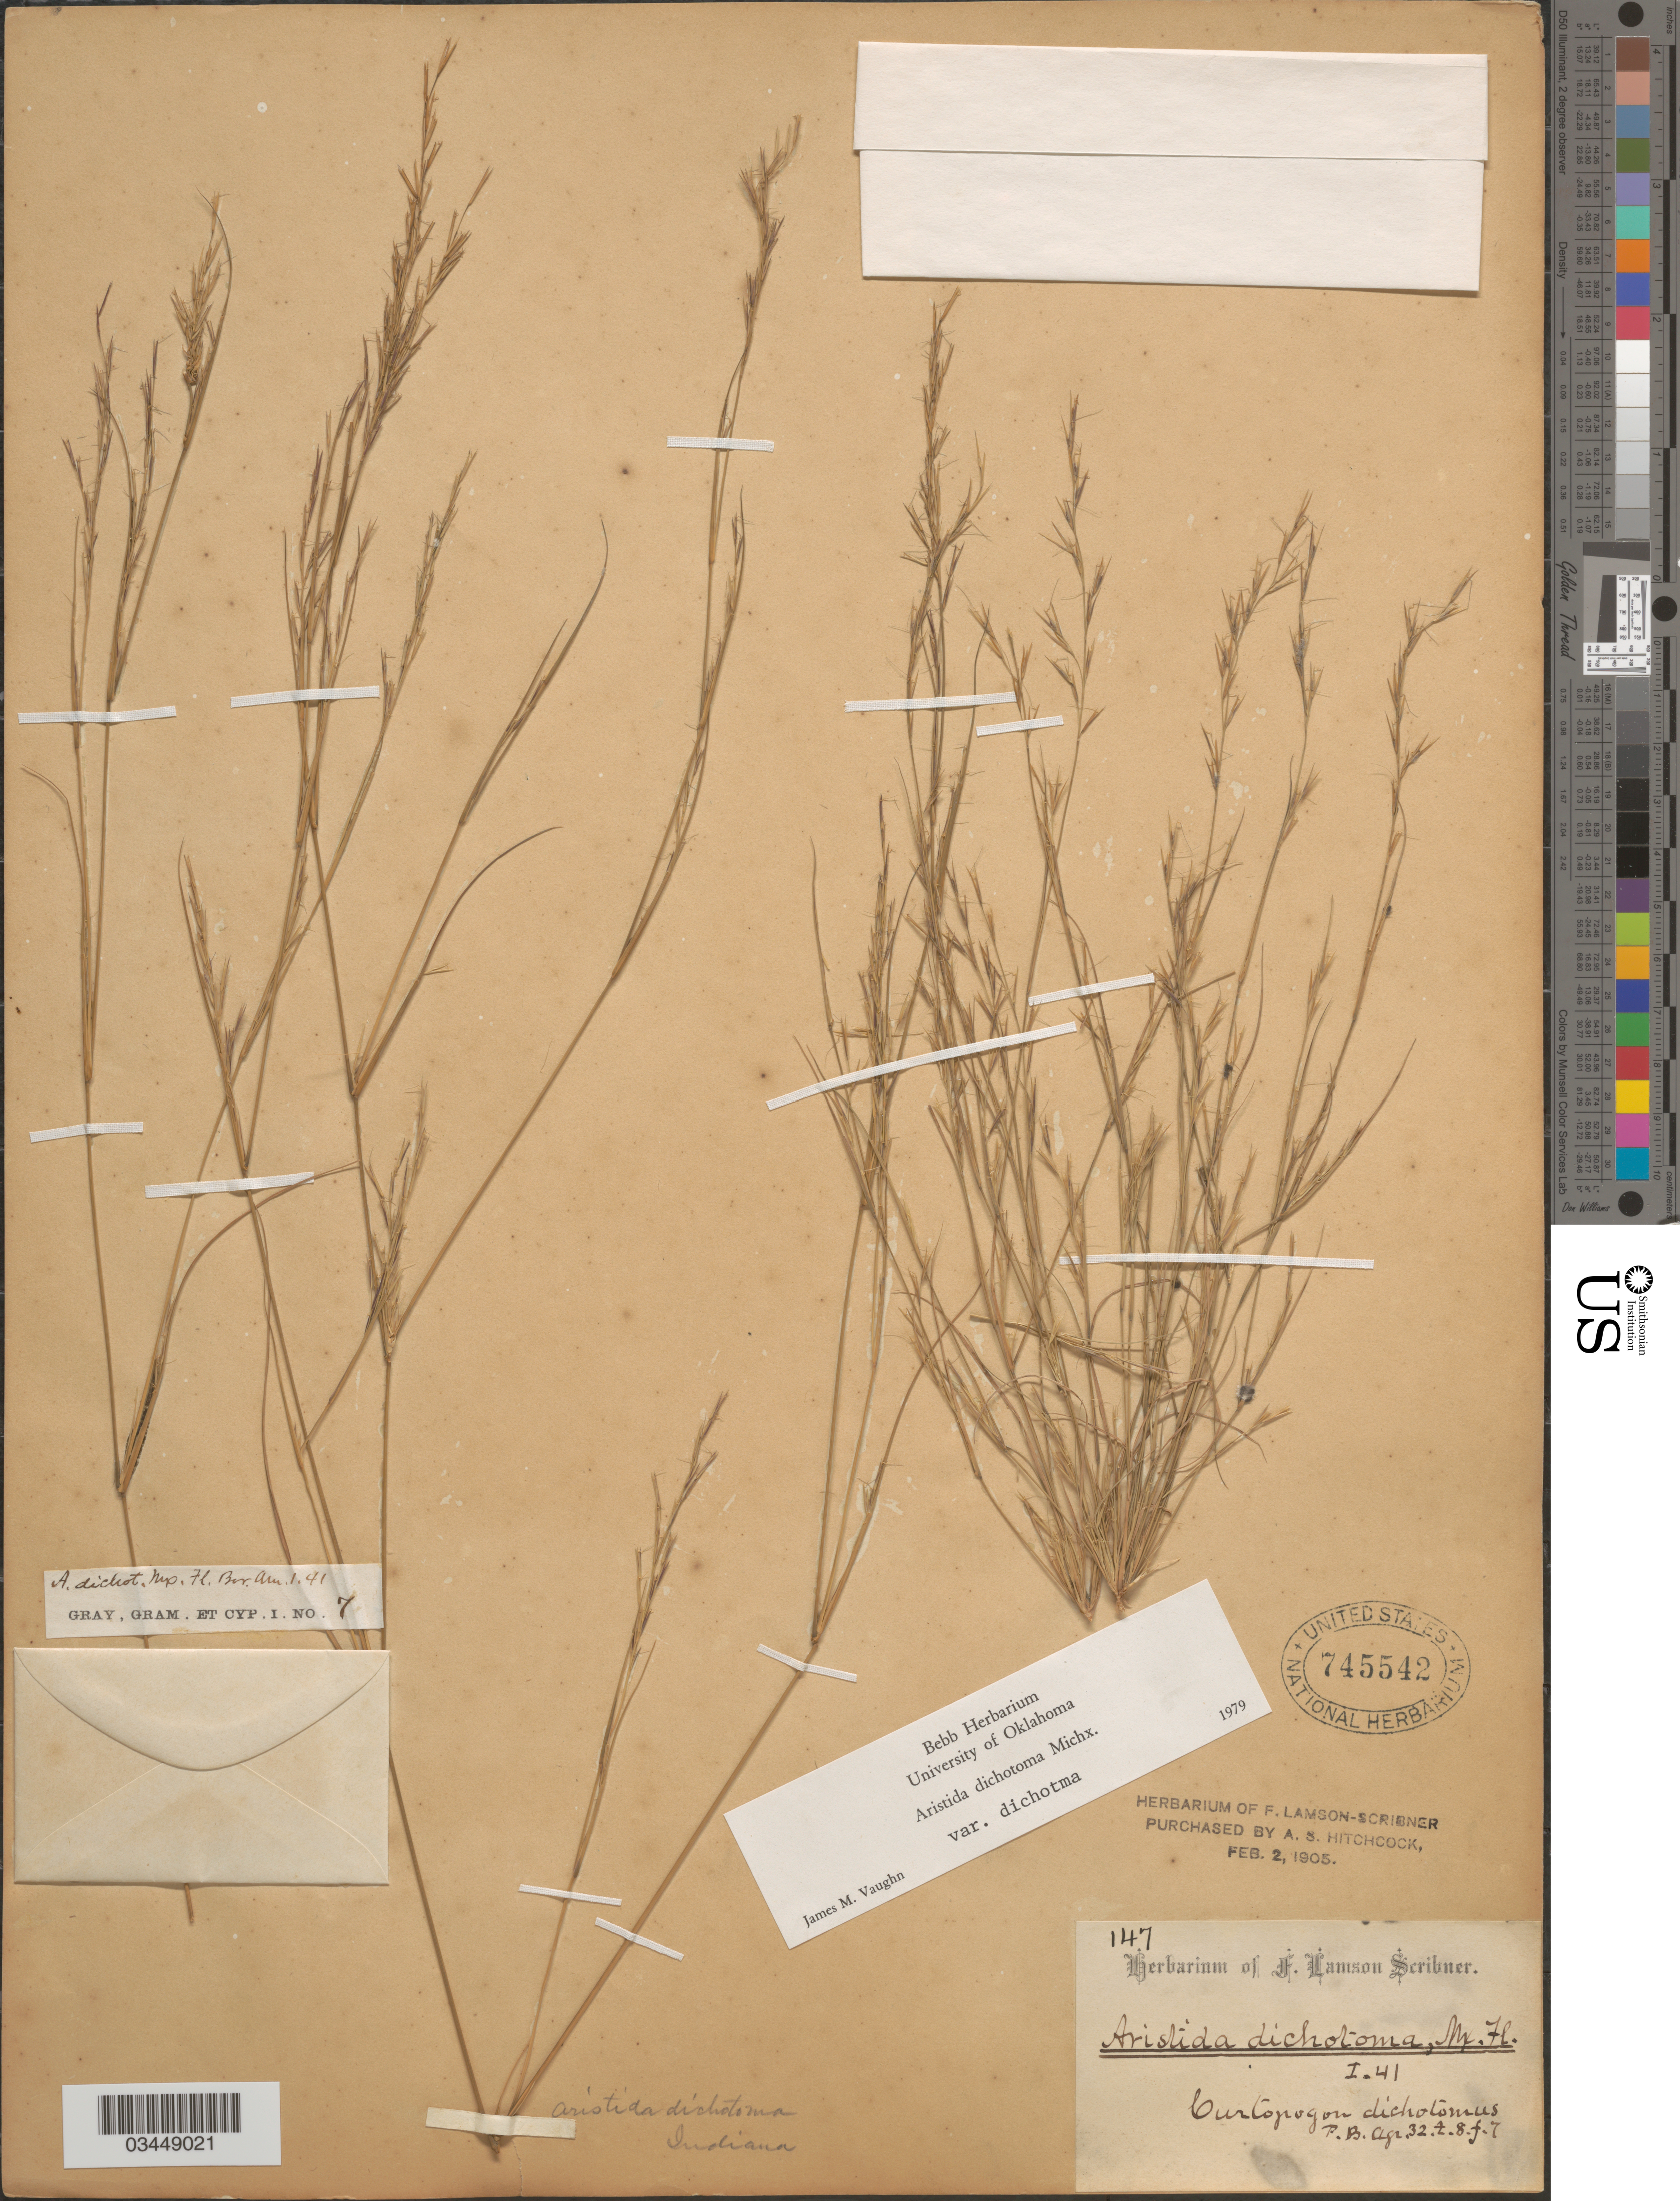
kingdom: Plantae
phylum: Tracheophyta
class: Liliopsida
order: Poales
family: Poaceae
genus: Aristida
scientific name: Aristida dichotoma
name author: Michx.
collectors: ex herb. F. Lamson Scribner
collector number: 147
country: United States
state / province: Indiana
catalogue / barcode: US 745542